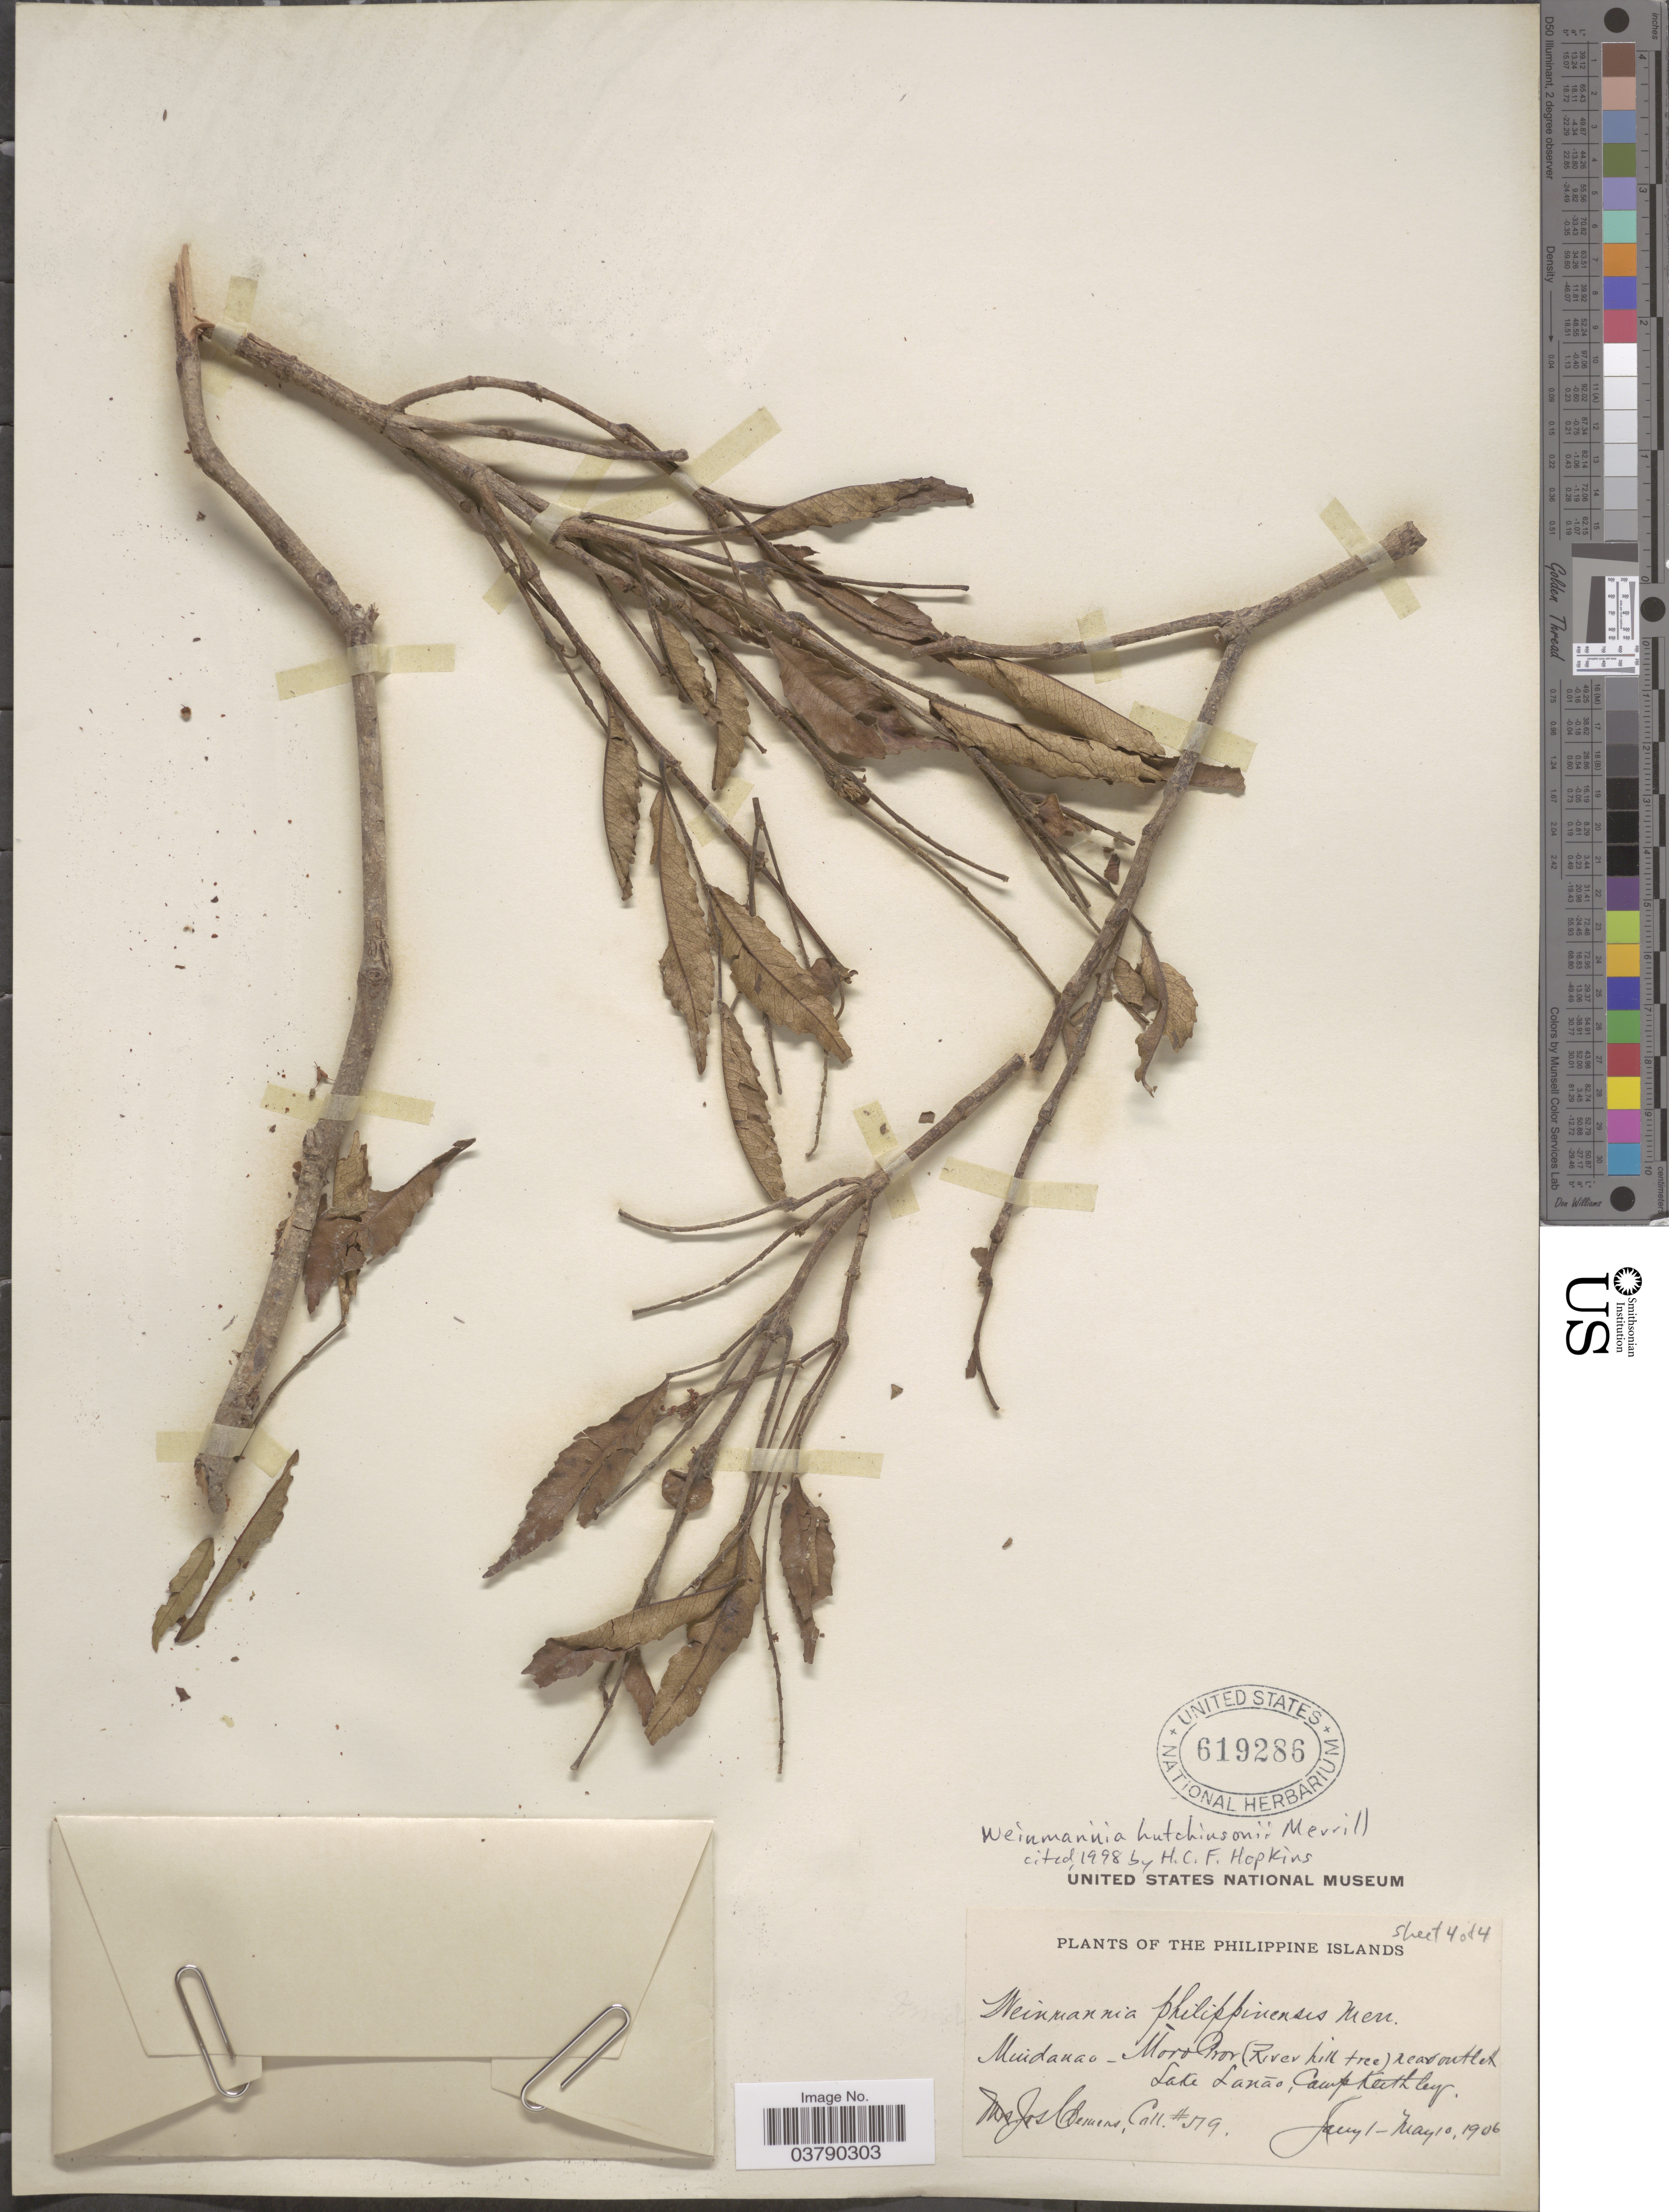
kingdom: Plantae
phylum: Tracheophyta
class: Magnoliopsida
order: Oxalidales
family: Cunoniaceae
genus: Pterophylla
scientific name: Pterophylla hutchinsonii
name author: (Merr.) Pillon & H.C. Hopkins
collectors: J. Clemens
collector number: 179*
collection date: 1906-01-01/1906-05-10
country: Philippines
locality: The Philippine Islands. Mindanao - Moro Prov. (River hill tree) near outlet Lake Lanāo, Camp Keithley.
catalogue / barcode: US 619288